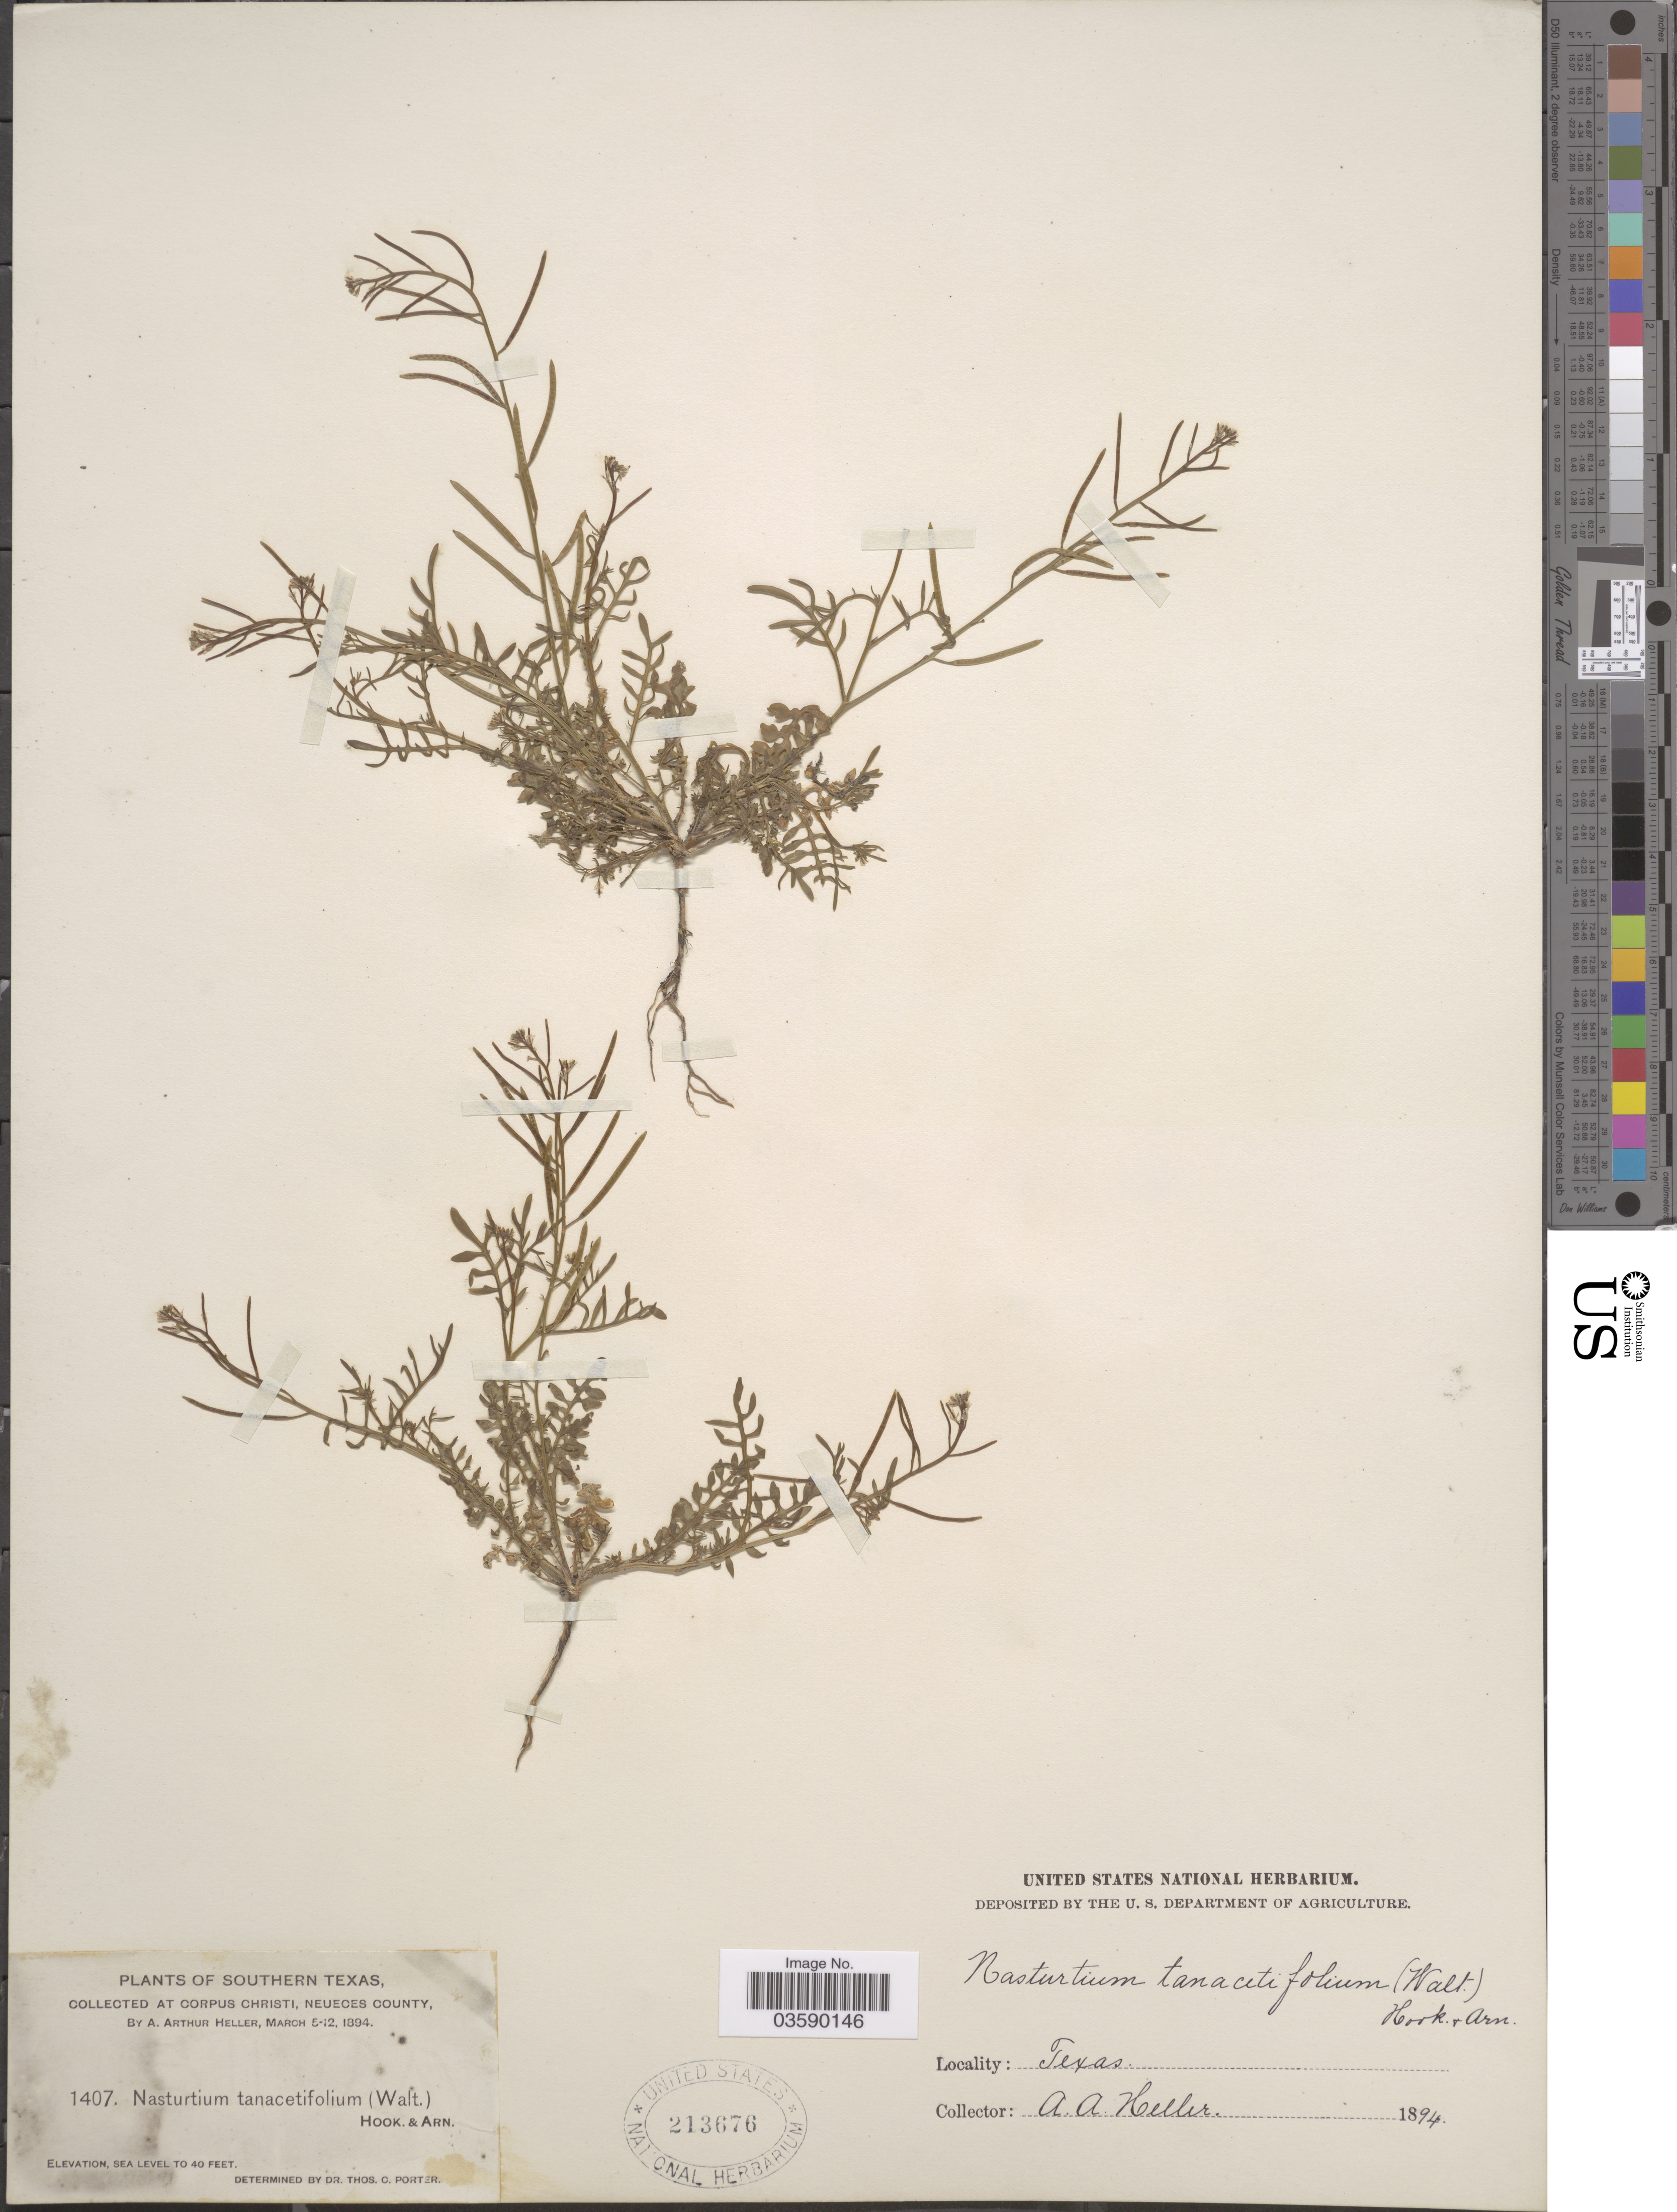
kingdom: Plantae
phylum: Tracheophyta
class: Magnoliopsida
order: Brassicales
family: Brassicaceae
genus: Cardamine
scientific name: Cardamine sp.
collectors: A. A. Heller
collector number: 1407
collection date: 1894-03-05/1894-03-12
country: United States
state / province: Texas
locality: Southern Texas. Collected at Corpus Christi, Neueces County.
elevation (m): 0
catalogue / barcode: US 213676